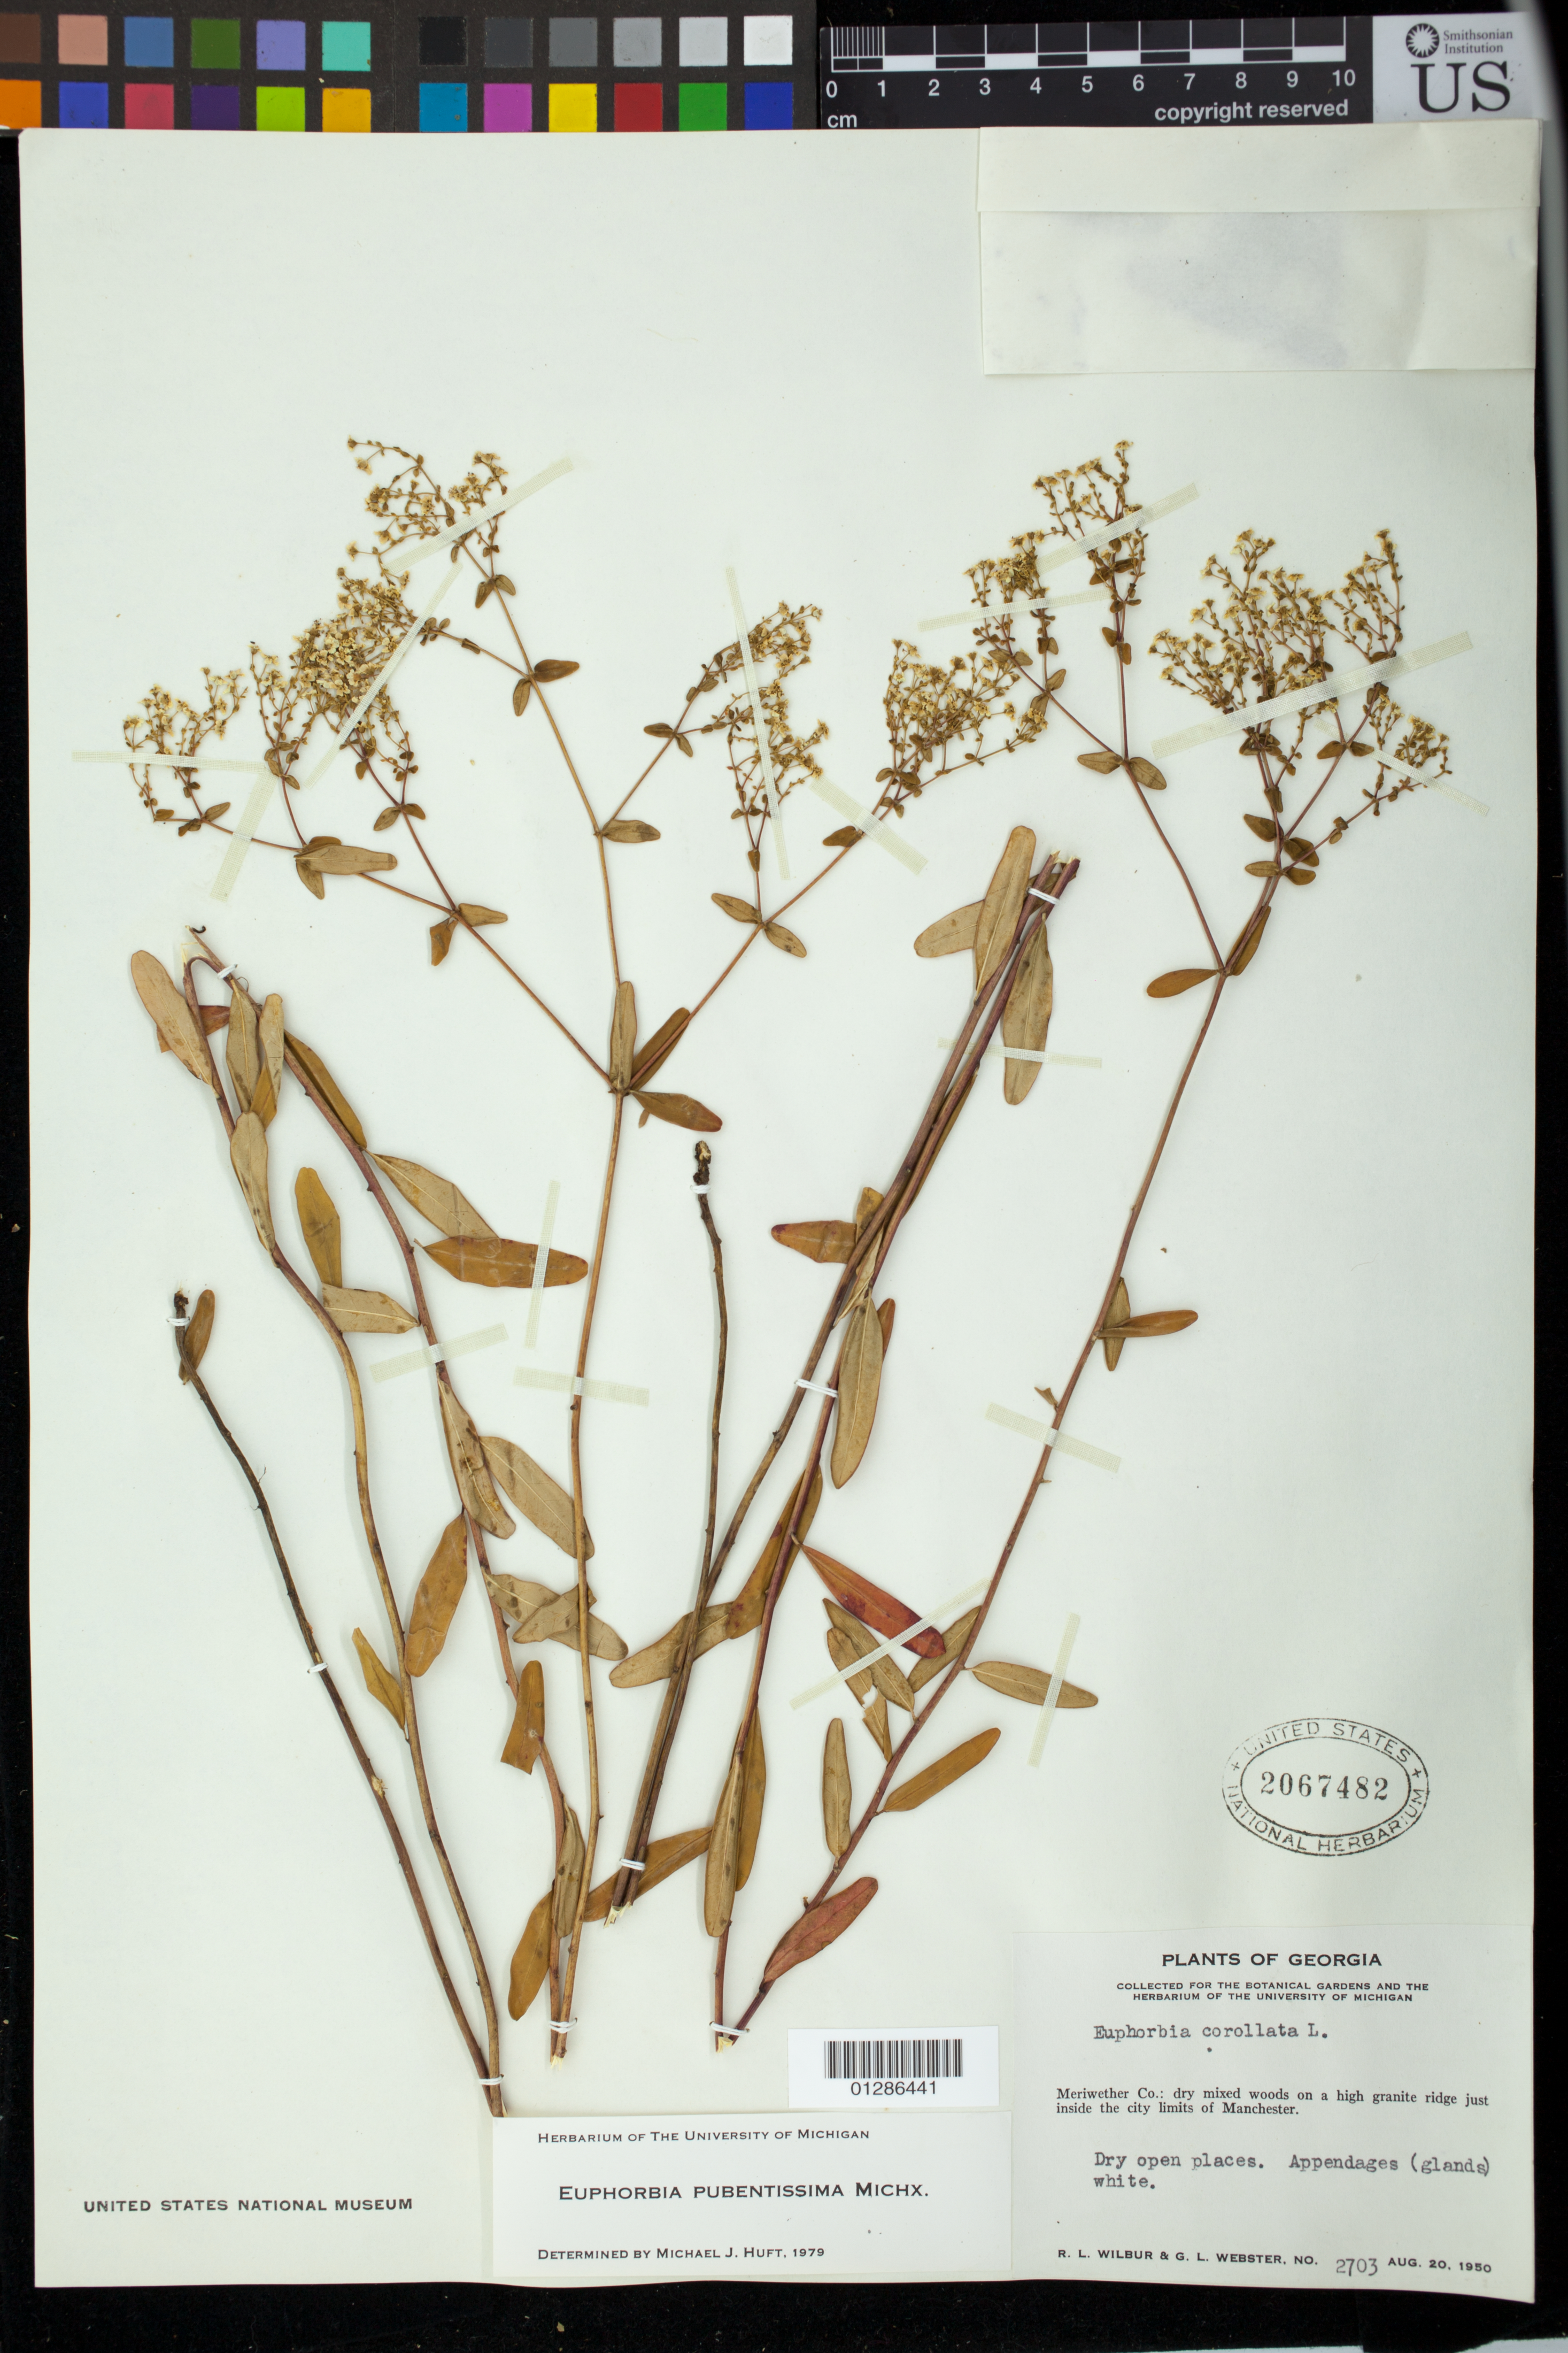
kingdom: Plantae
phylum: Tracheophyta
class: Magnoliopsida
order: Malpighiales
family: Euphorbiaceae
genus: Euphorbia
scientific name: Euphorbia pubentissima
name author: Michx.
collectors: R. L. Wilbur & G. L. Webster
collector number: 2703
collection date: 1950-08-20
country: United States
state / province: Georgia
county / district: Meriwether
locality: Dry mixed woods on a high granite ridge just inside the city limits of Manchester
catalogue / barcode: US 2067482